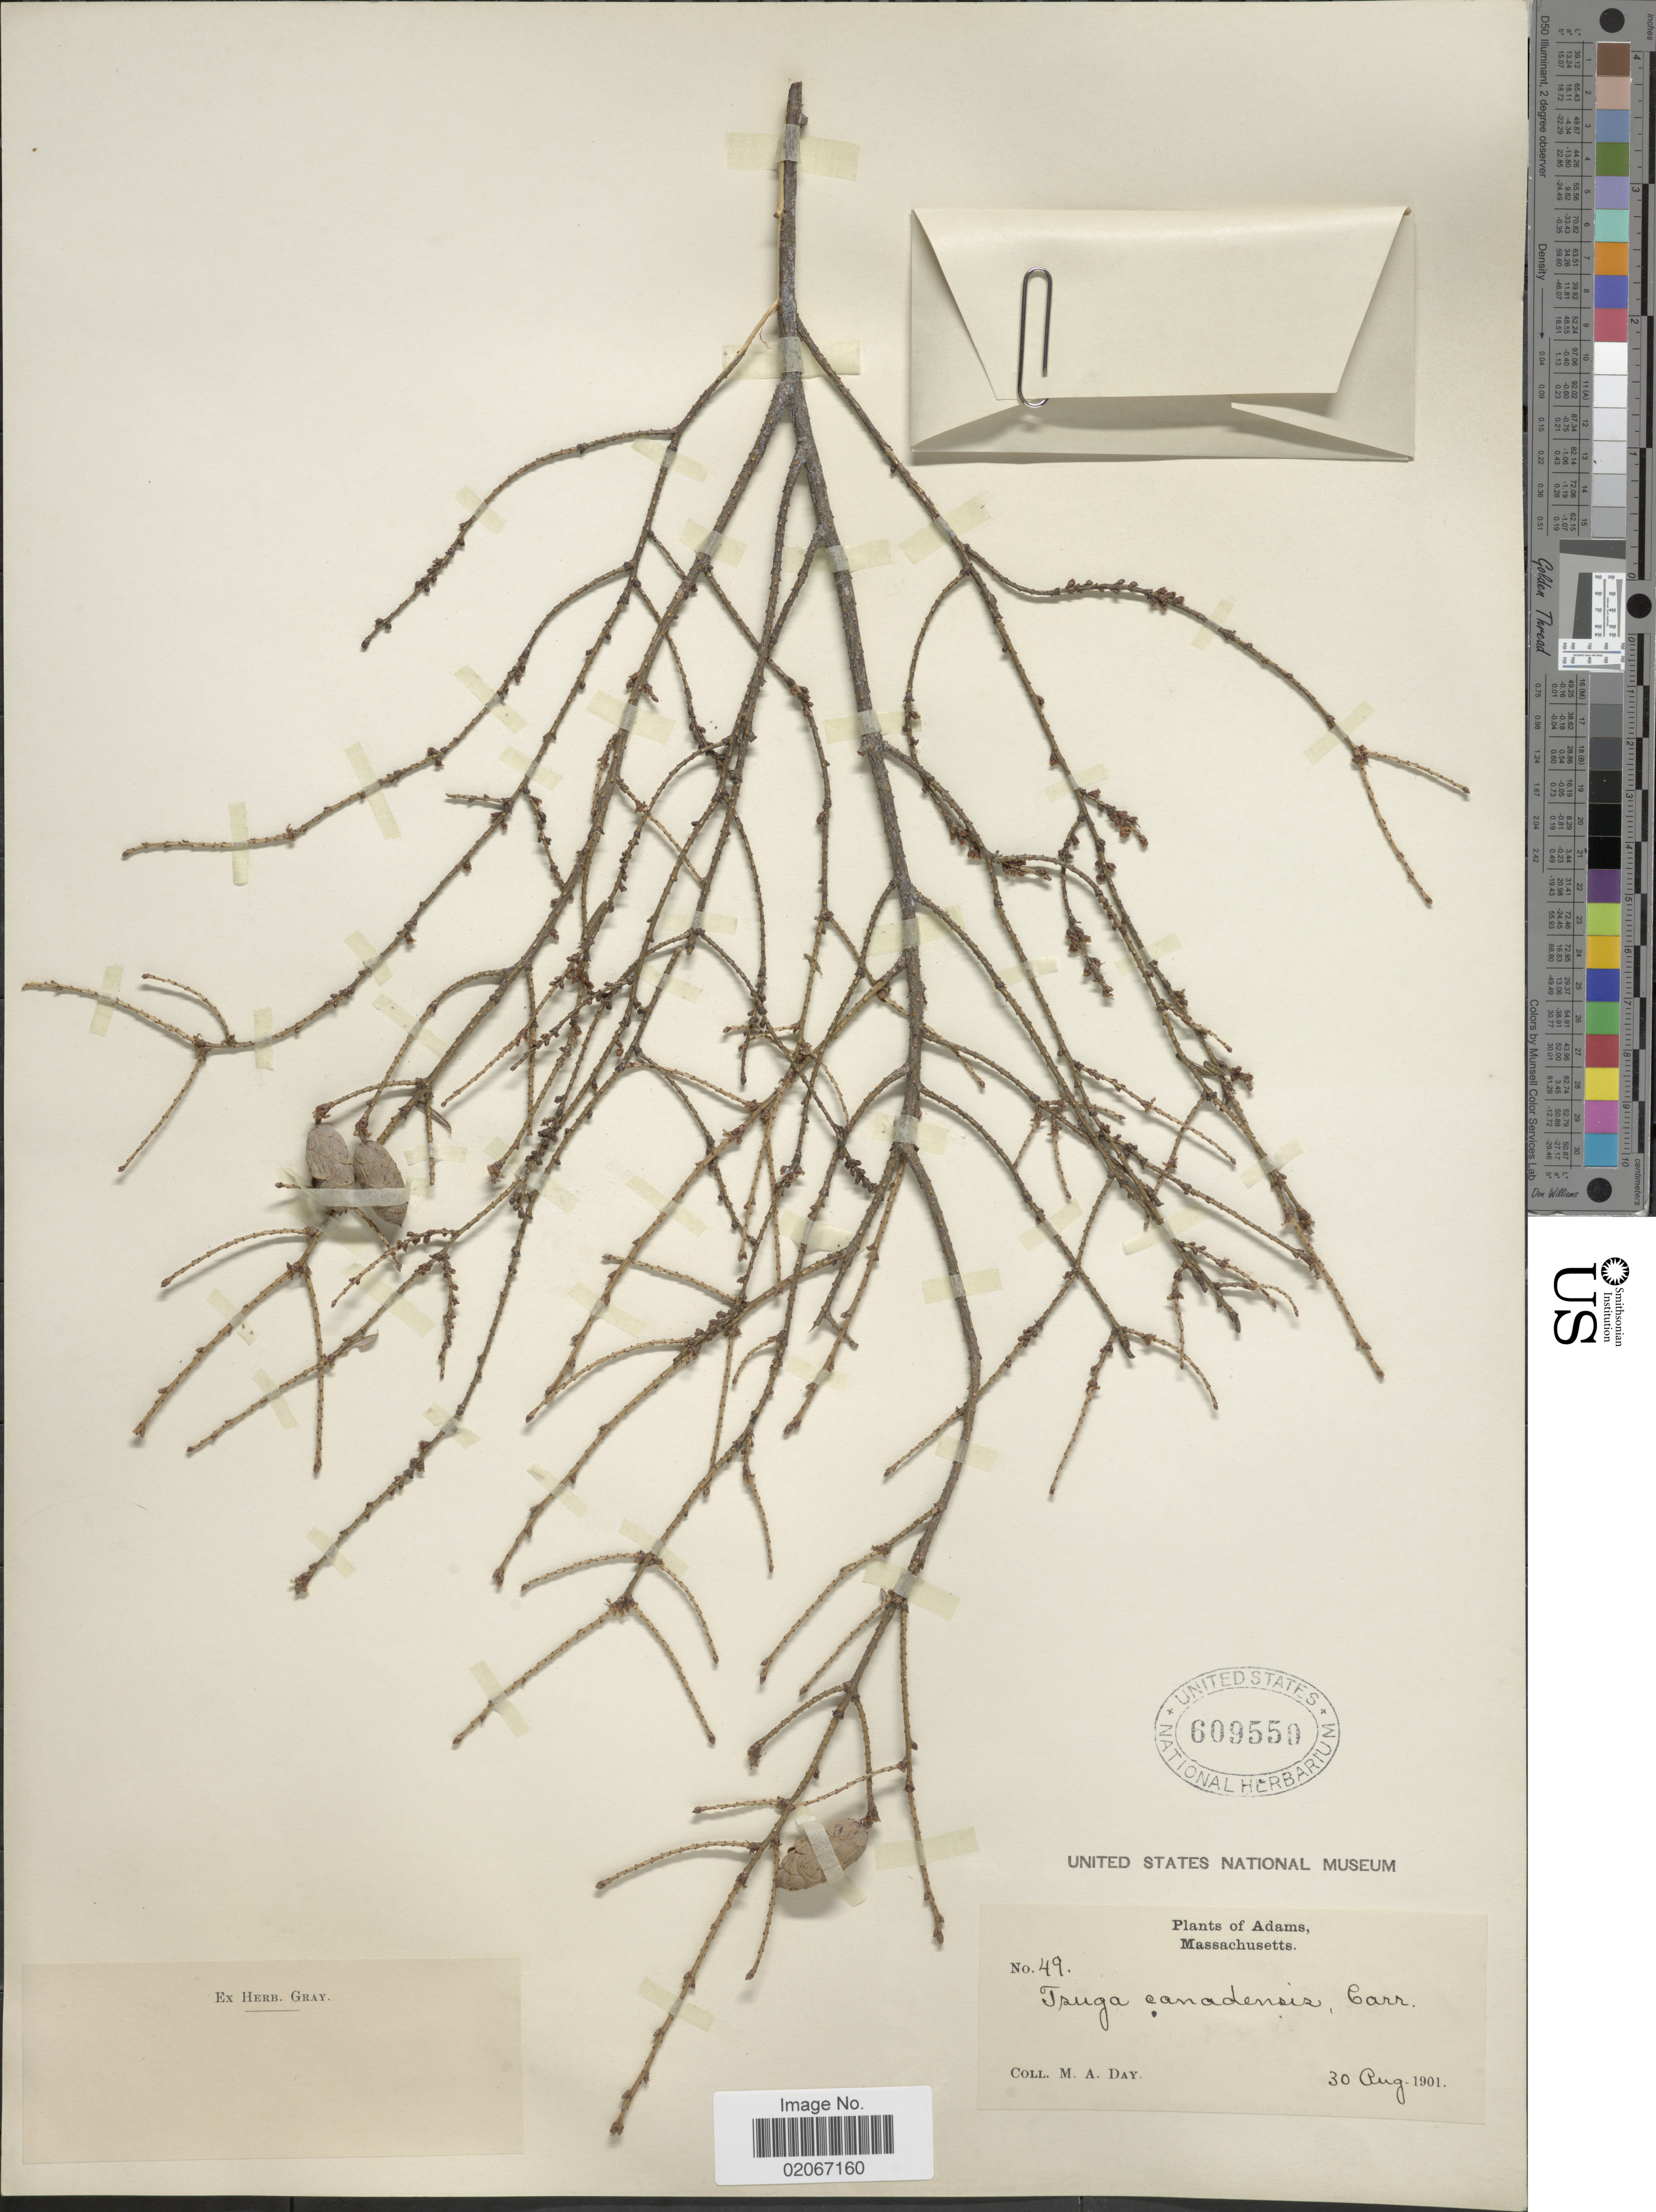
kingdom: Plantae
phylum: Tracheophyta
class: Pinopsida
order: Pinales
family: Pinaceae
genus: Tsuga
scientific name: Tsuga canadensis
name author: (L.) Carrière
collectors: M. Day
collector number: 49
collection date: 1901-08-30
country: United States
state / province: Massachusetts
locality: Adams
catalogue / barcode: US 609550